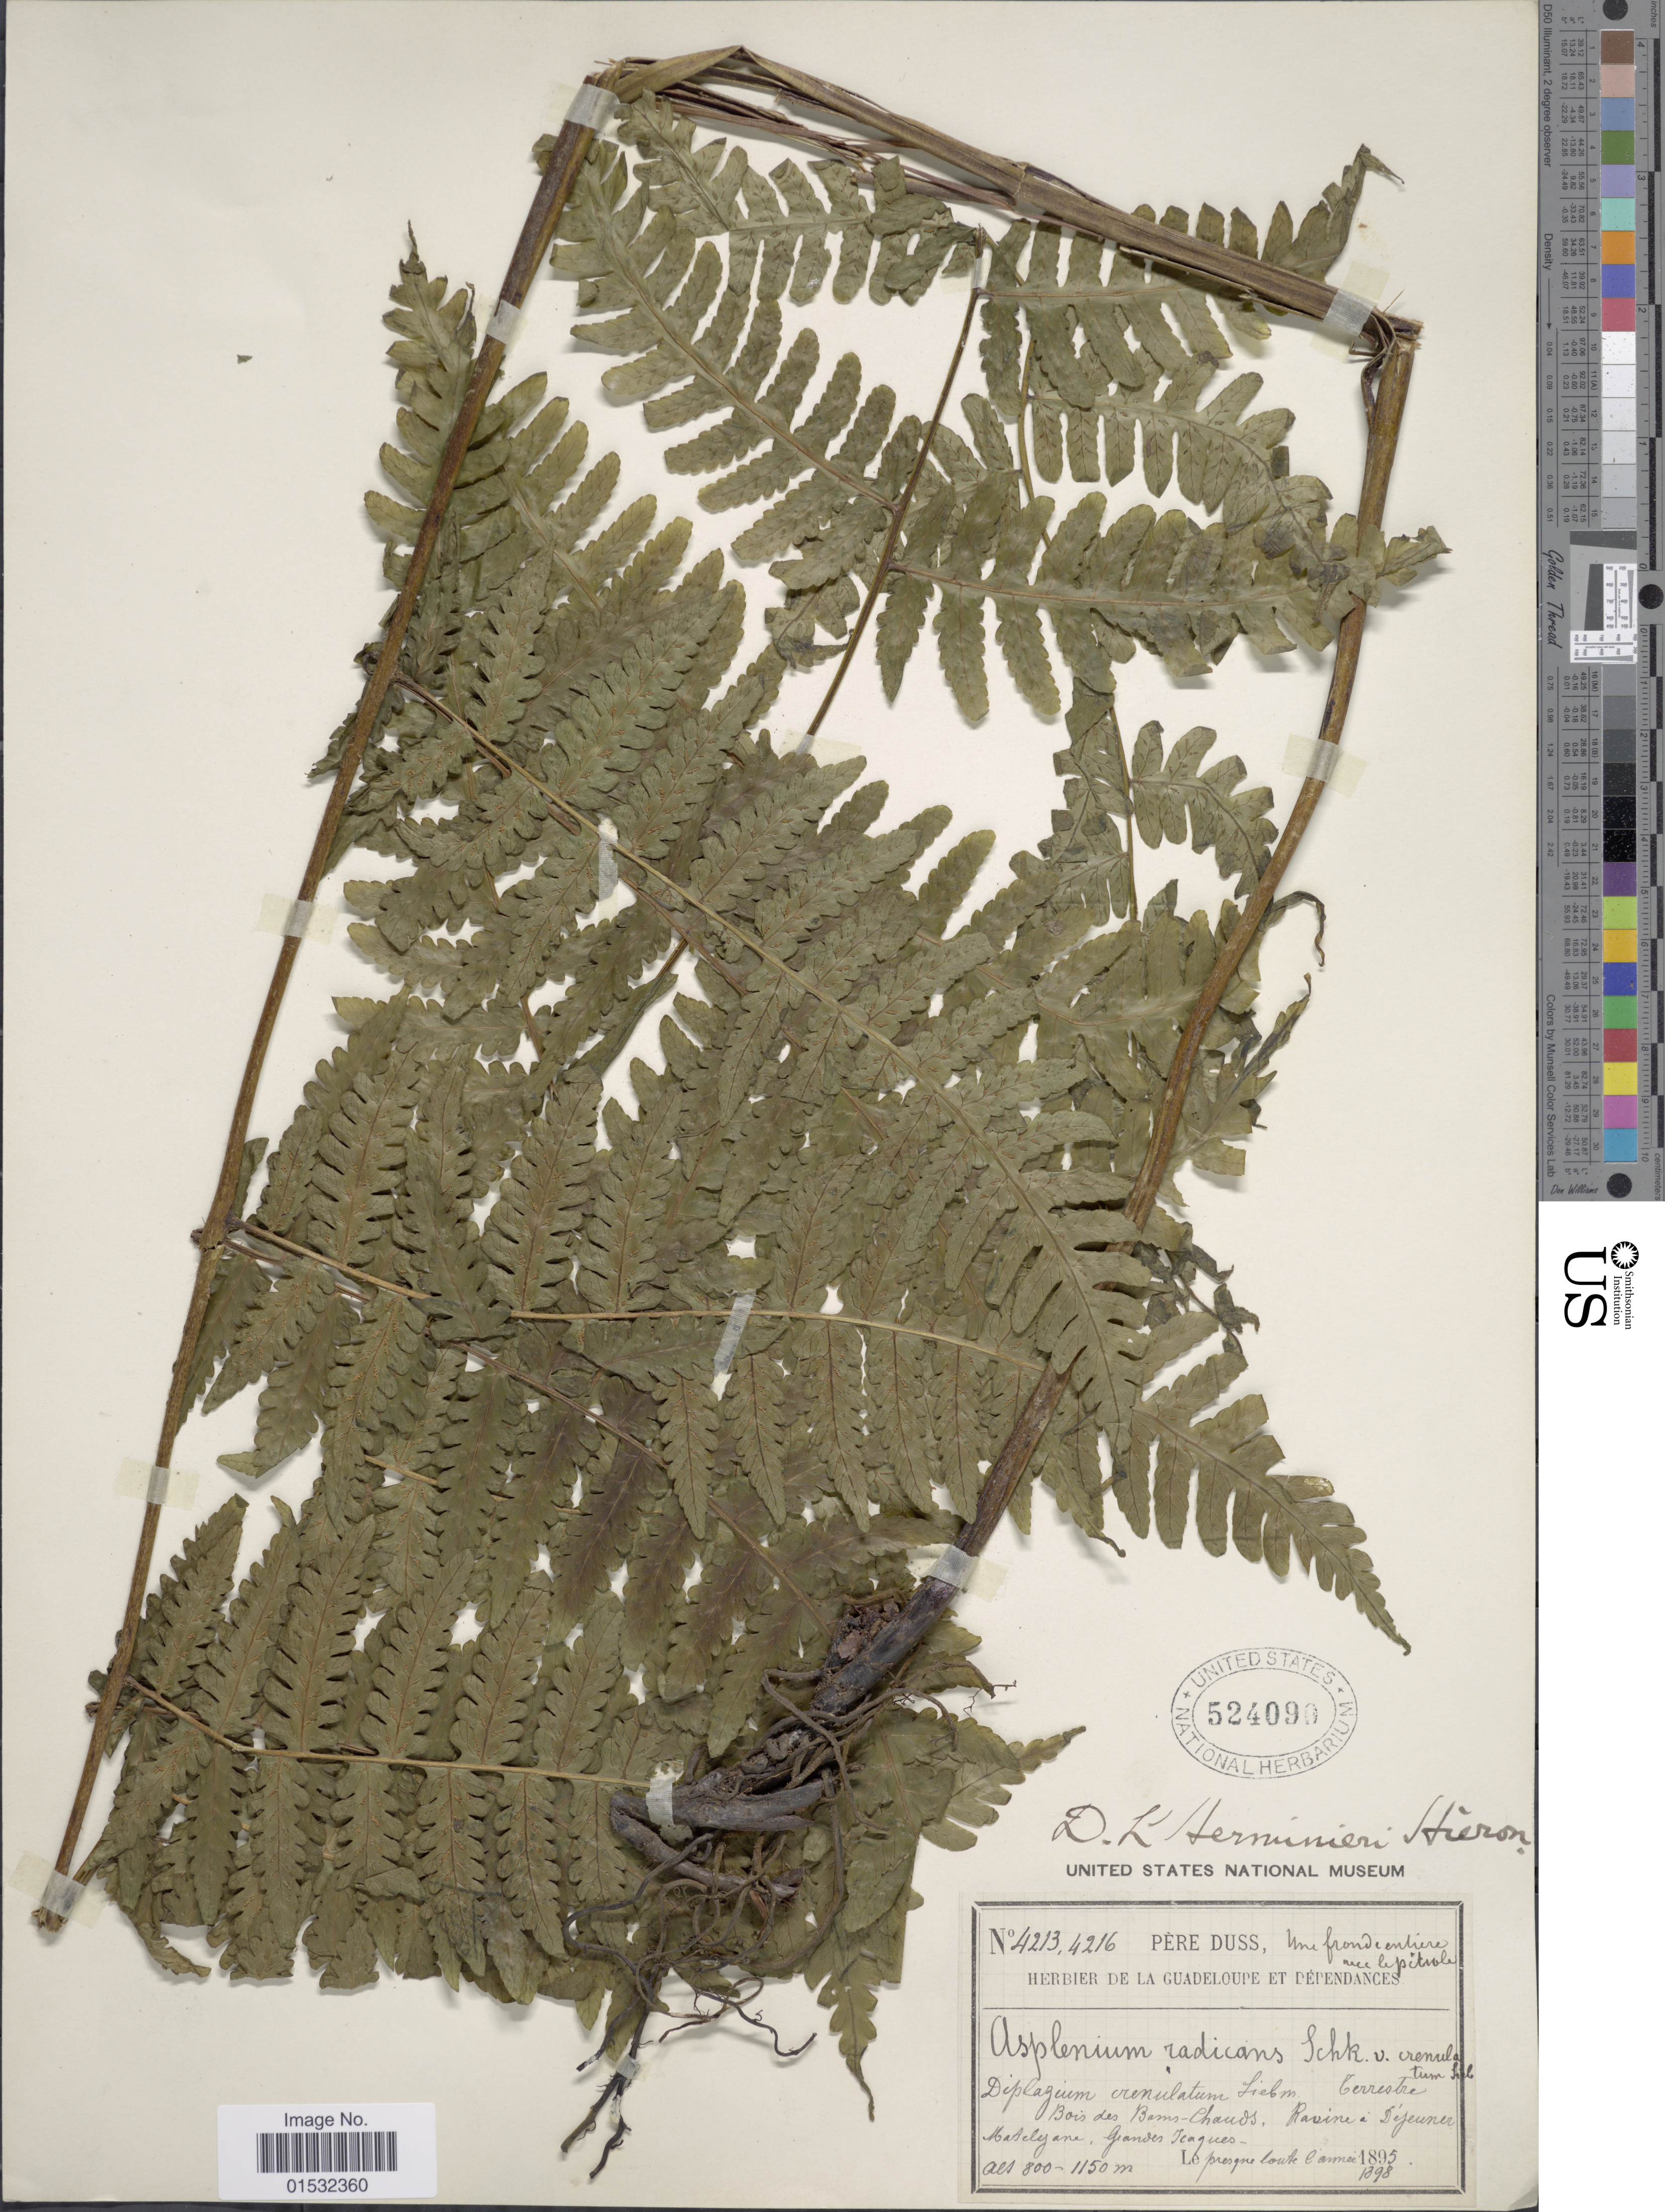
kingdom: Plantae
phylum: Tracheophyta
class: Polypodiopsida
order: Polypodiales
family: Athyriaceae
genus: Diplazium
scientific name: Diplazium lherminieri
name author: Fée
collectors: Père Duss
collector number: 4216, 4216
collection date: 1895/1898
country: Guadeloupe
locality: Bois des Bains-Chauds, Ravine Déjeuner, Matéliane.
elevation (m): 800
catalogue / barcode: US 524090